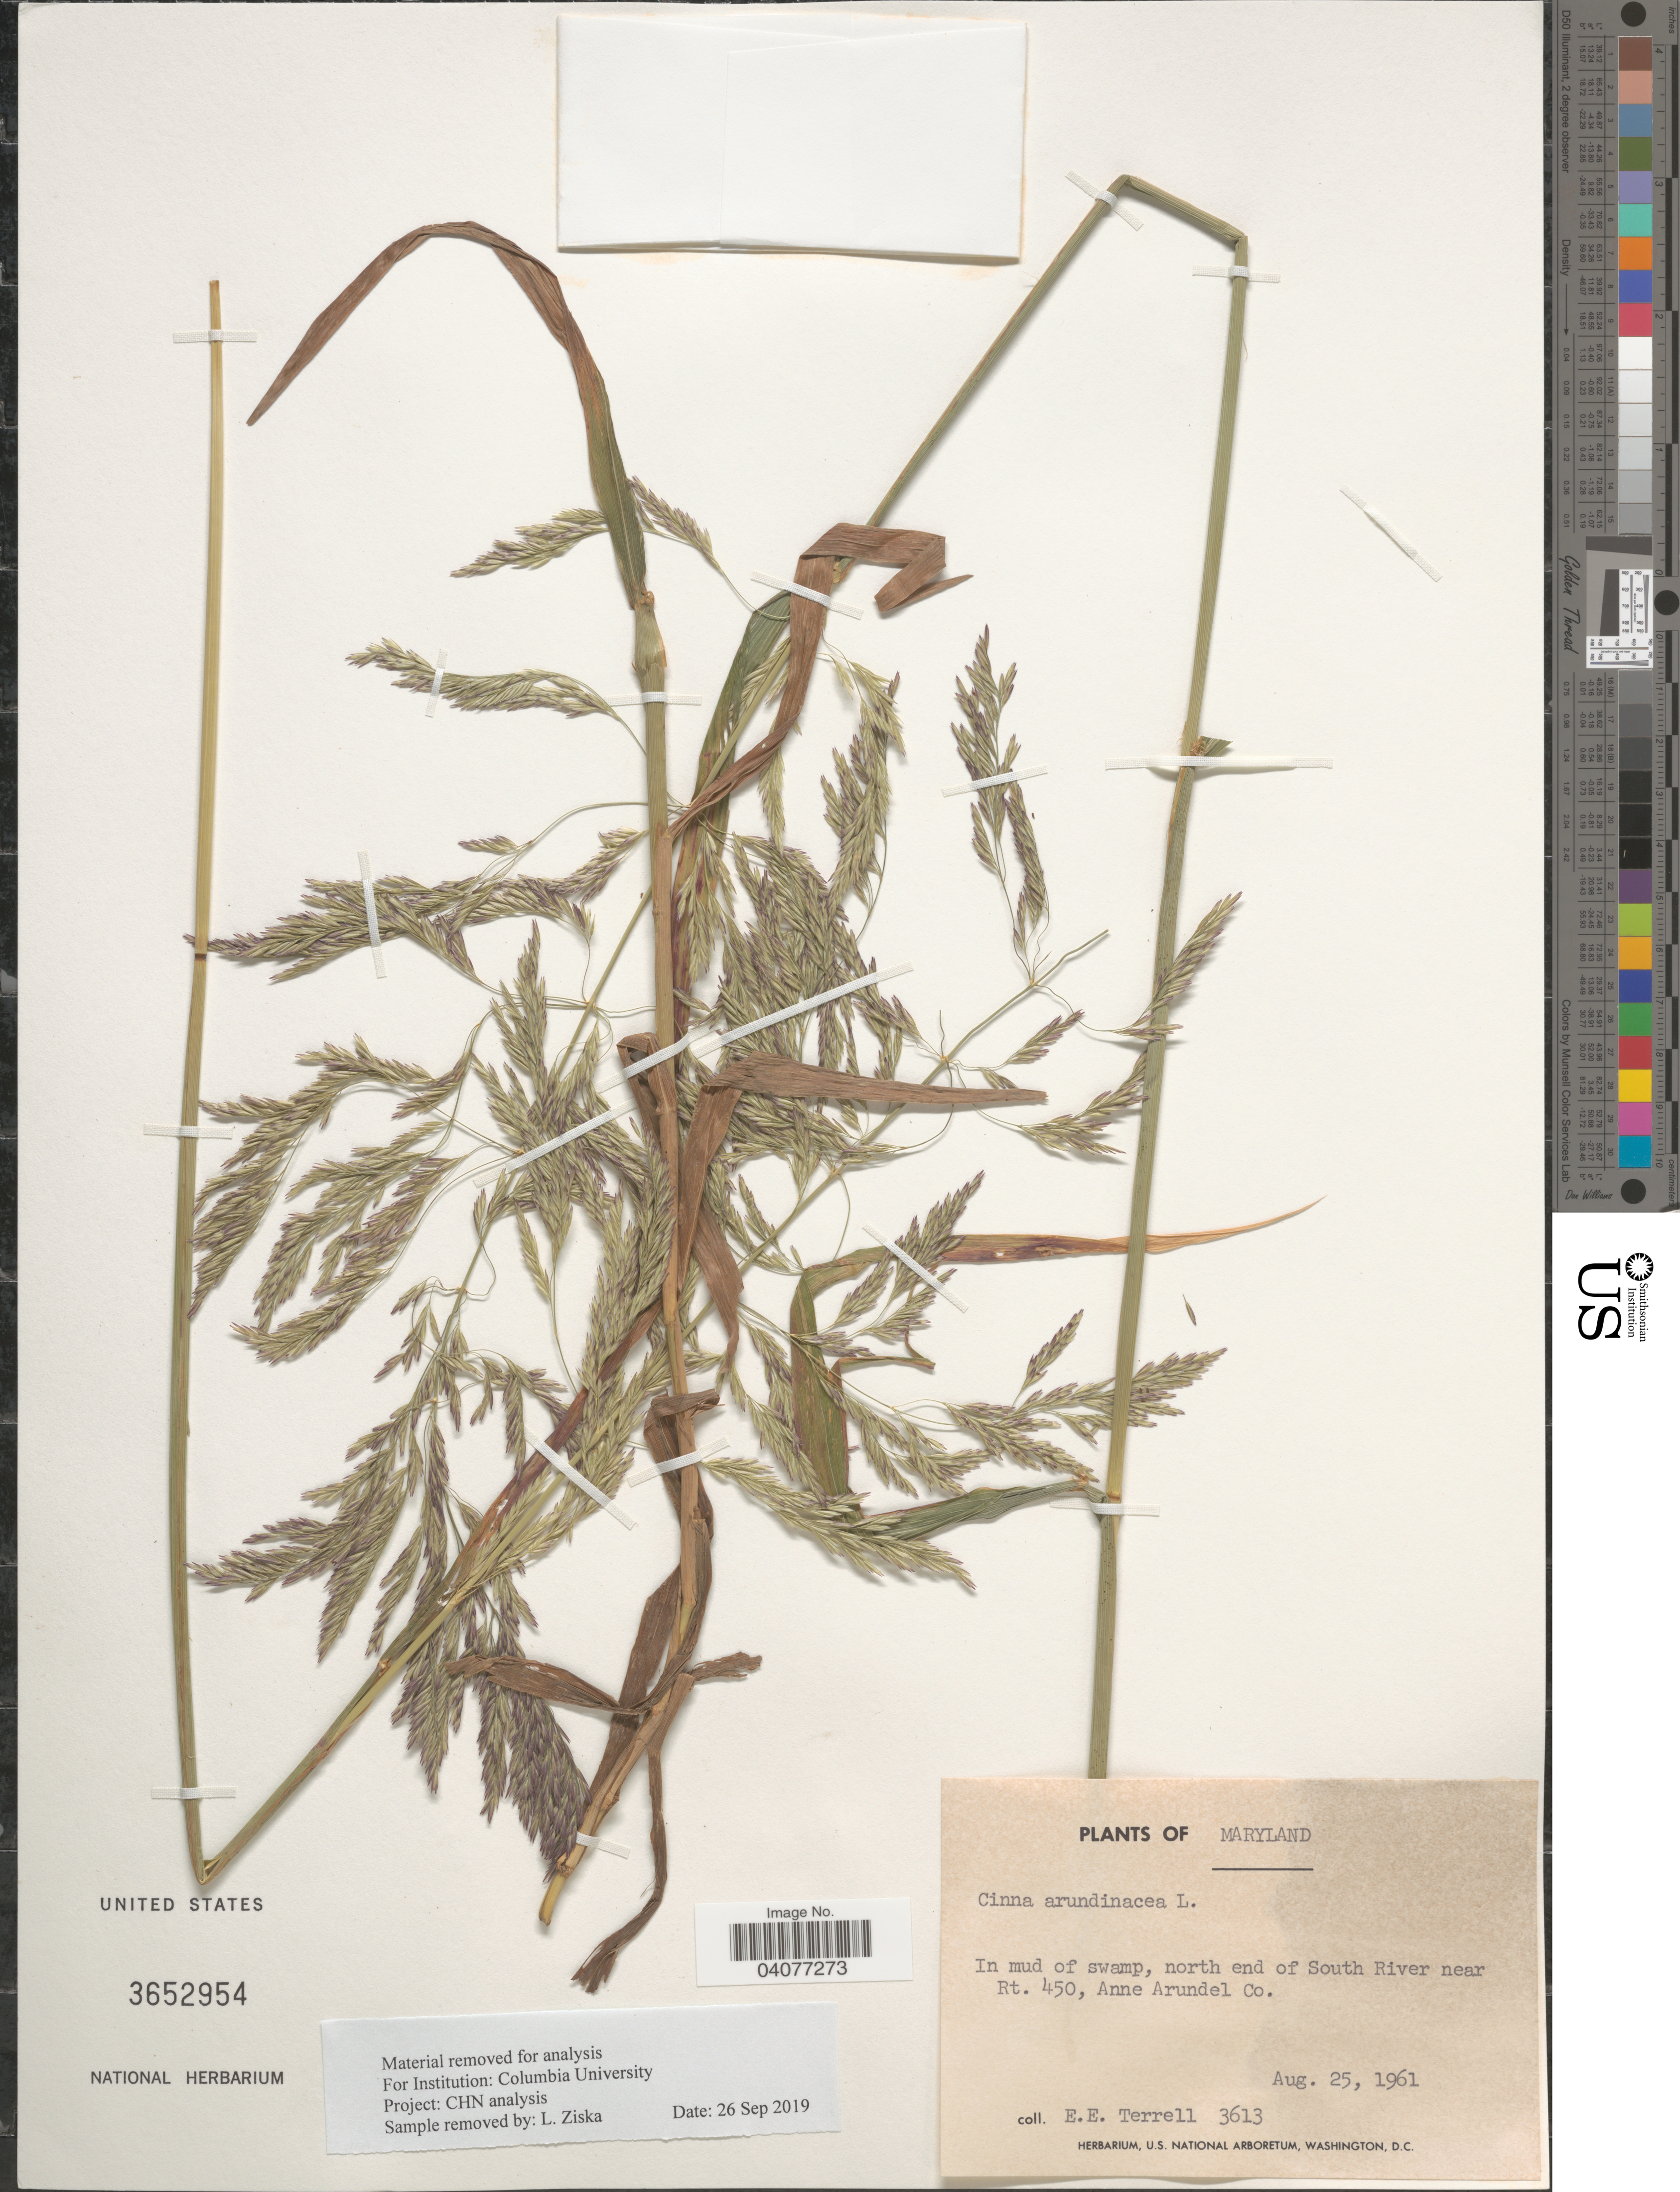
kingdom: Plantae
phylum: Tracheophyta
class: Liliopsida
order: Poales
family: Poaceae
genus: Cinna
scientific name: Cinna arundinacea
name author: L.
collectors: E. E. Terrell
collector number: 3613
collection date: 1961-08-25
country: United States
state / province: Maryland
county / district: Anne Arundel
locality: In mud of swamp, north end of South Siver near Rt. 450, Anne Arundel Co.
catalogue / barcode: US 3652954